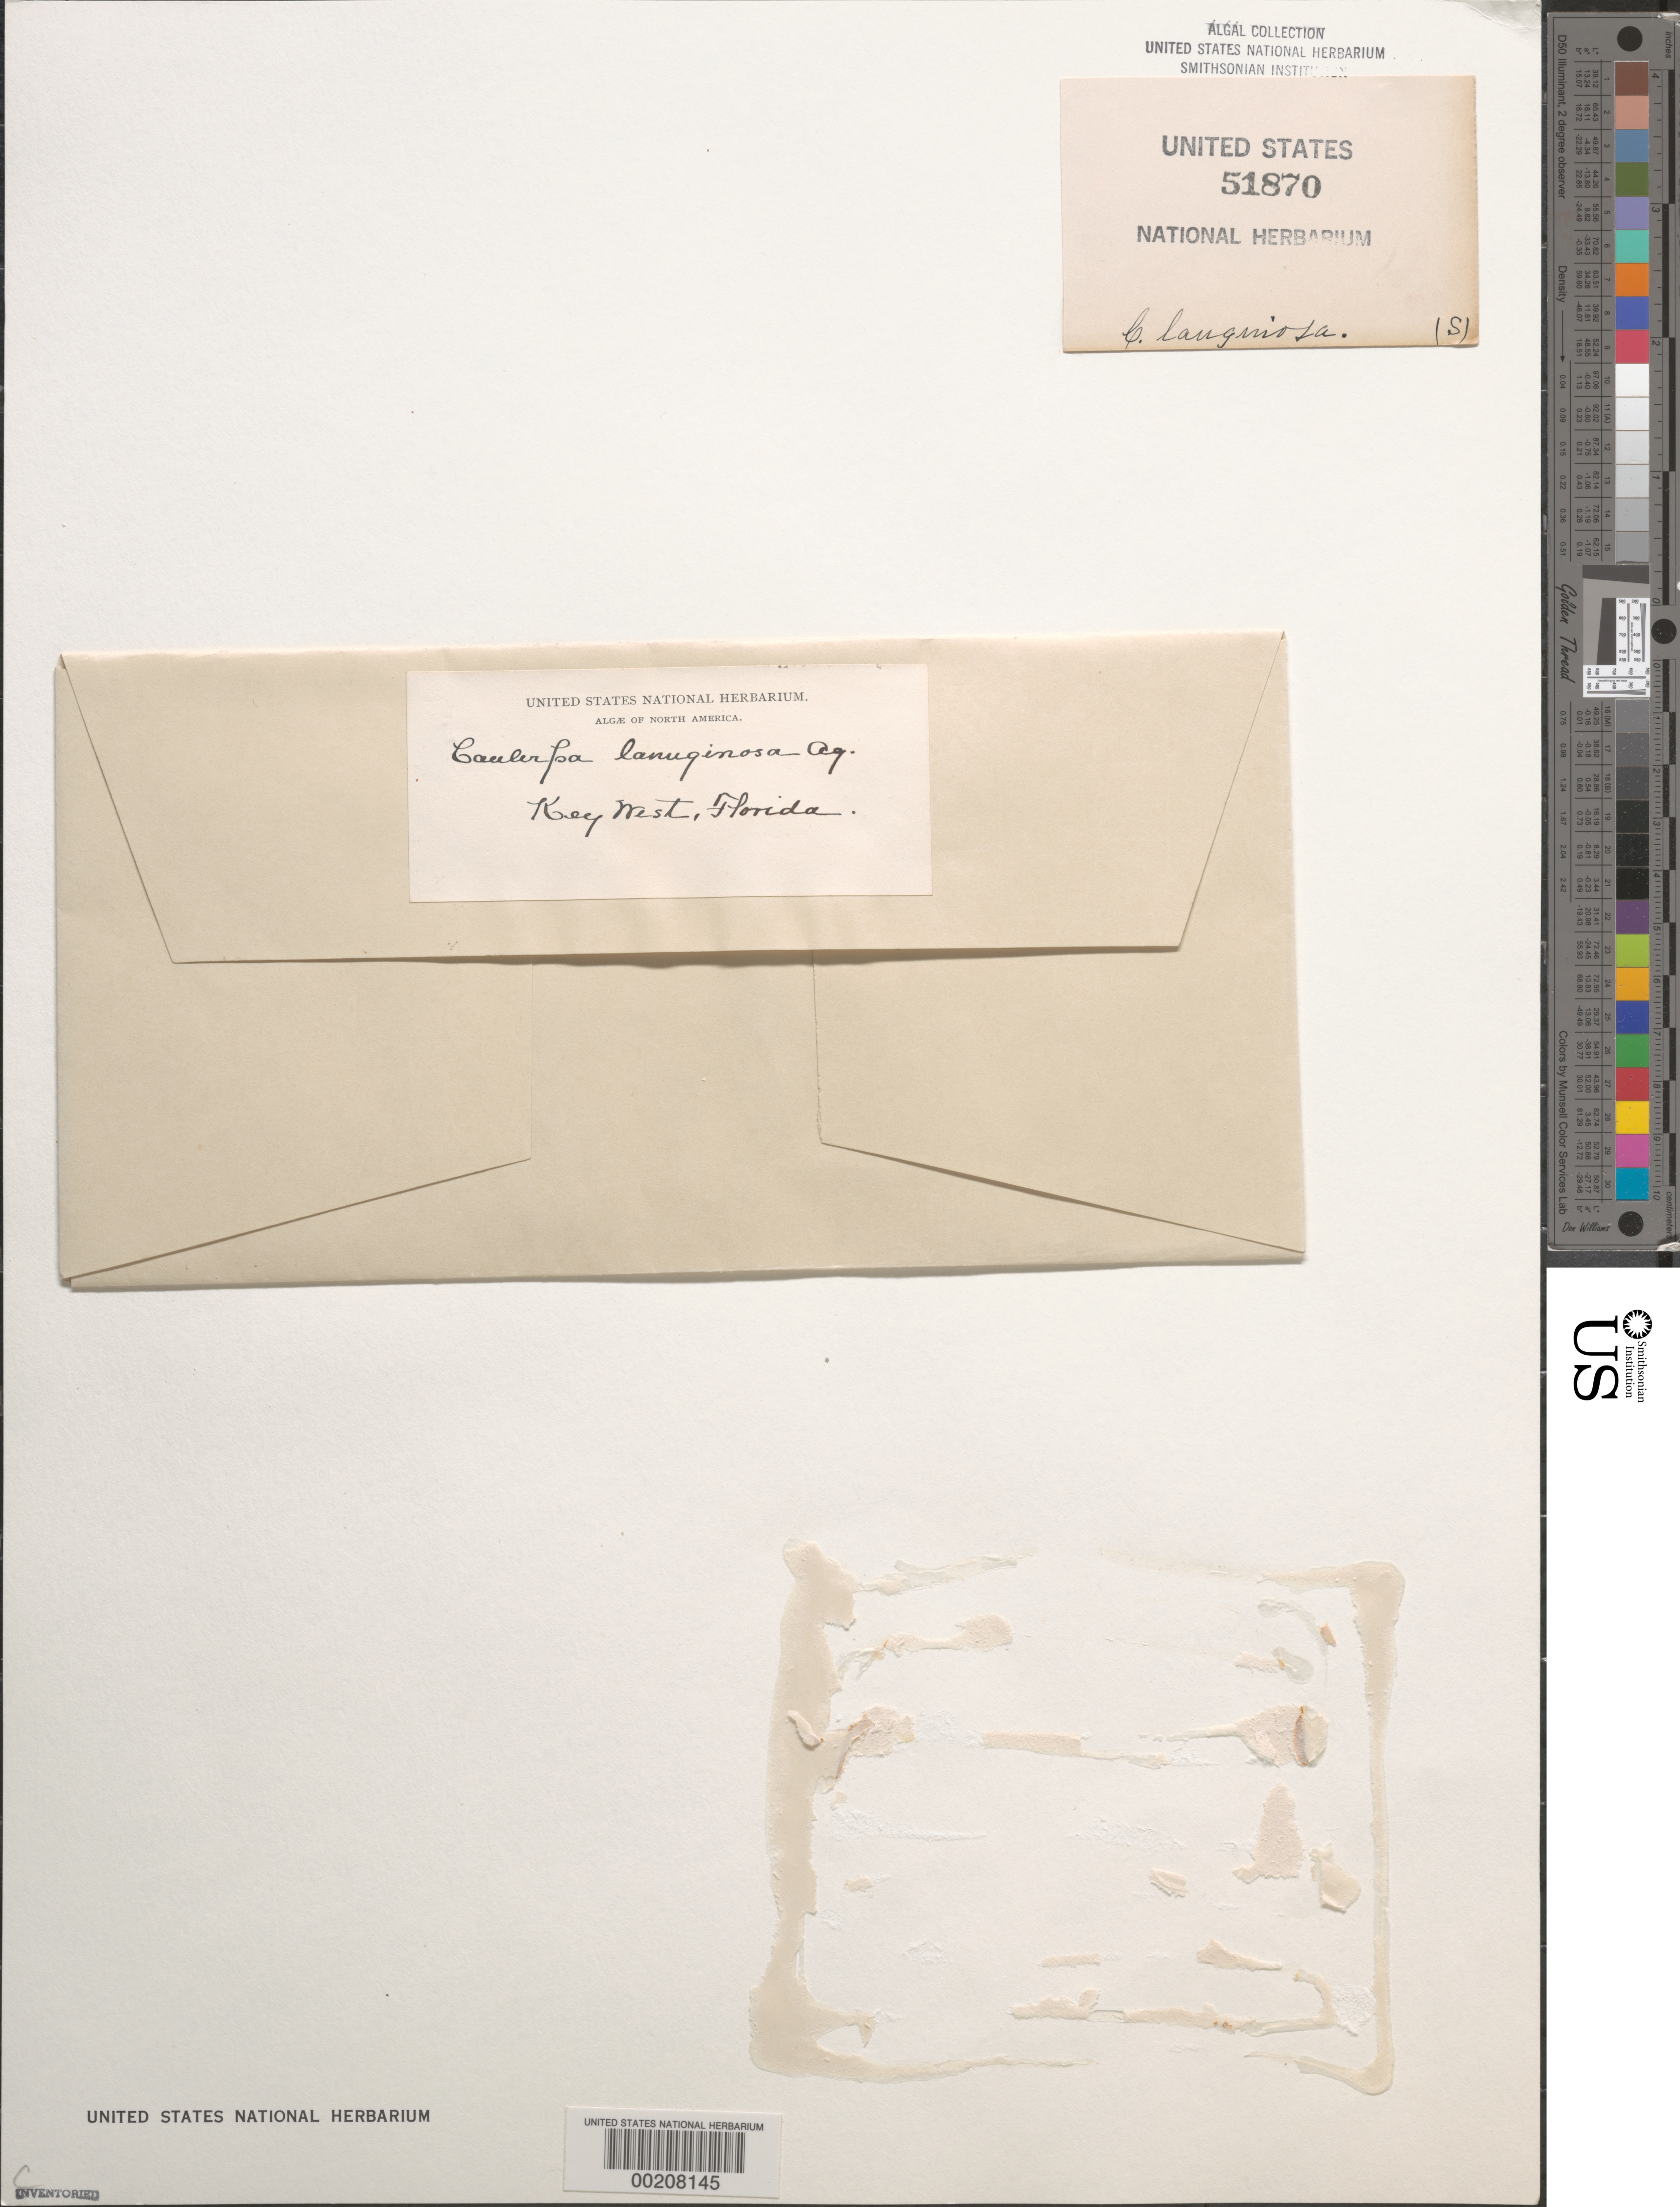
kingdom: Plantae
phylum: Chlorophyta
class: Ulvophyceae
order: Bryopsidales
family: Caulerpaceae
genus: Caulerpa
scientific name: Caulerpa lanuginosa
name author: J. Agardh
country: United States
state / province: Florida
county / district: Monroe County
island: Key West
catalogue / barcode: US 51870